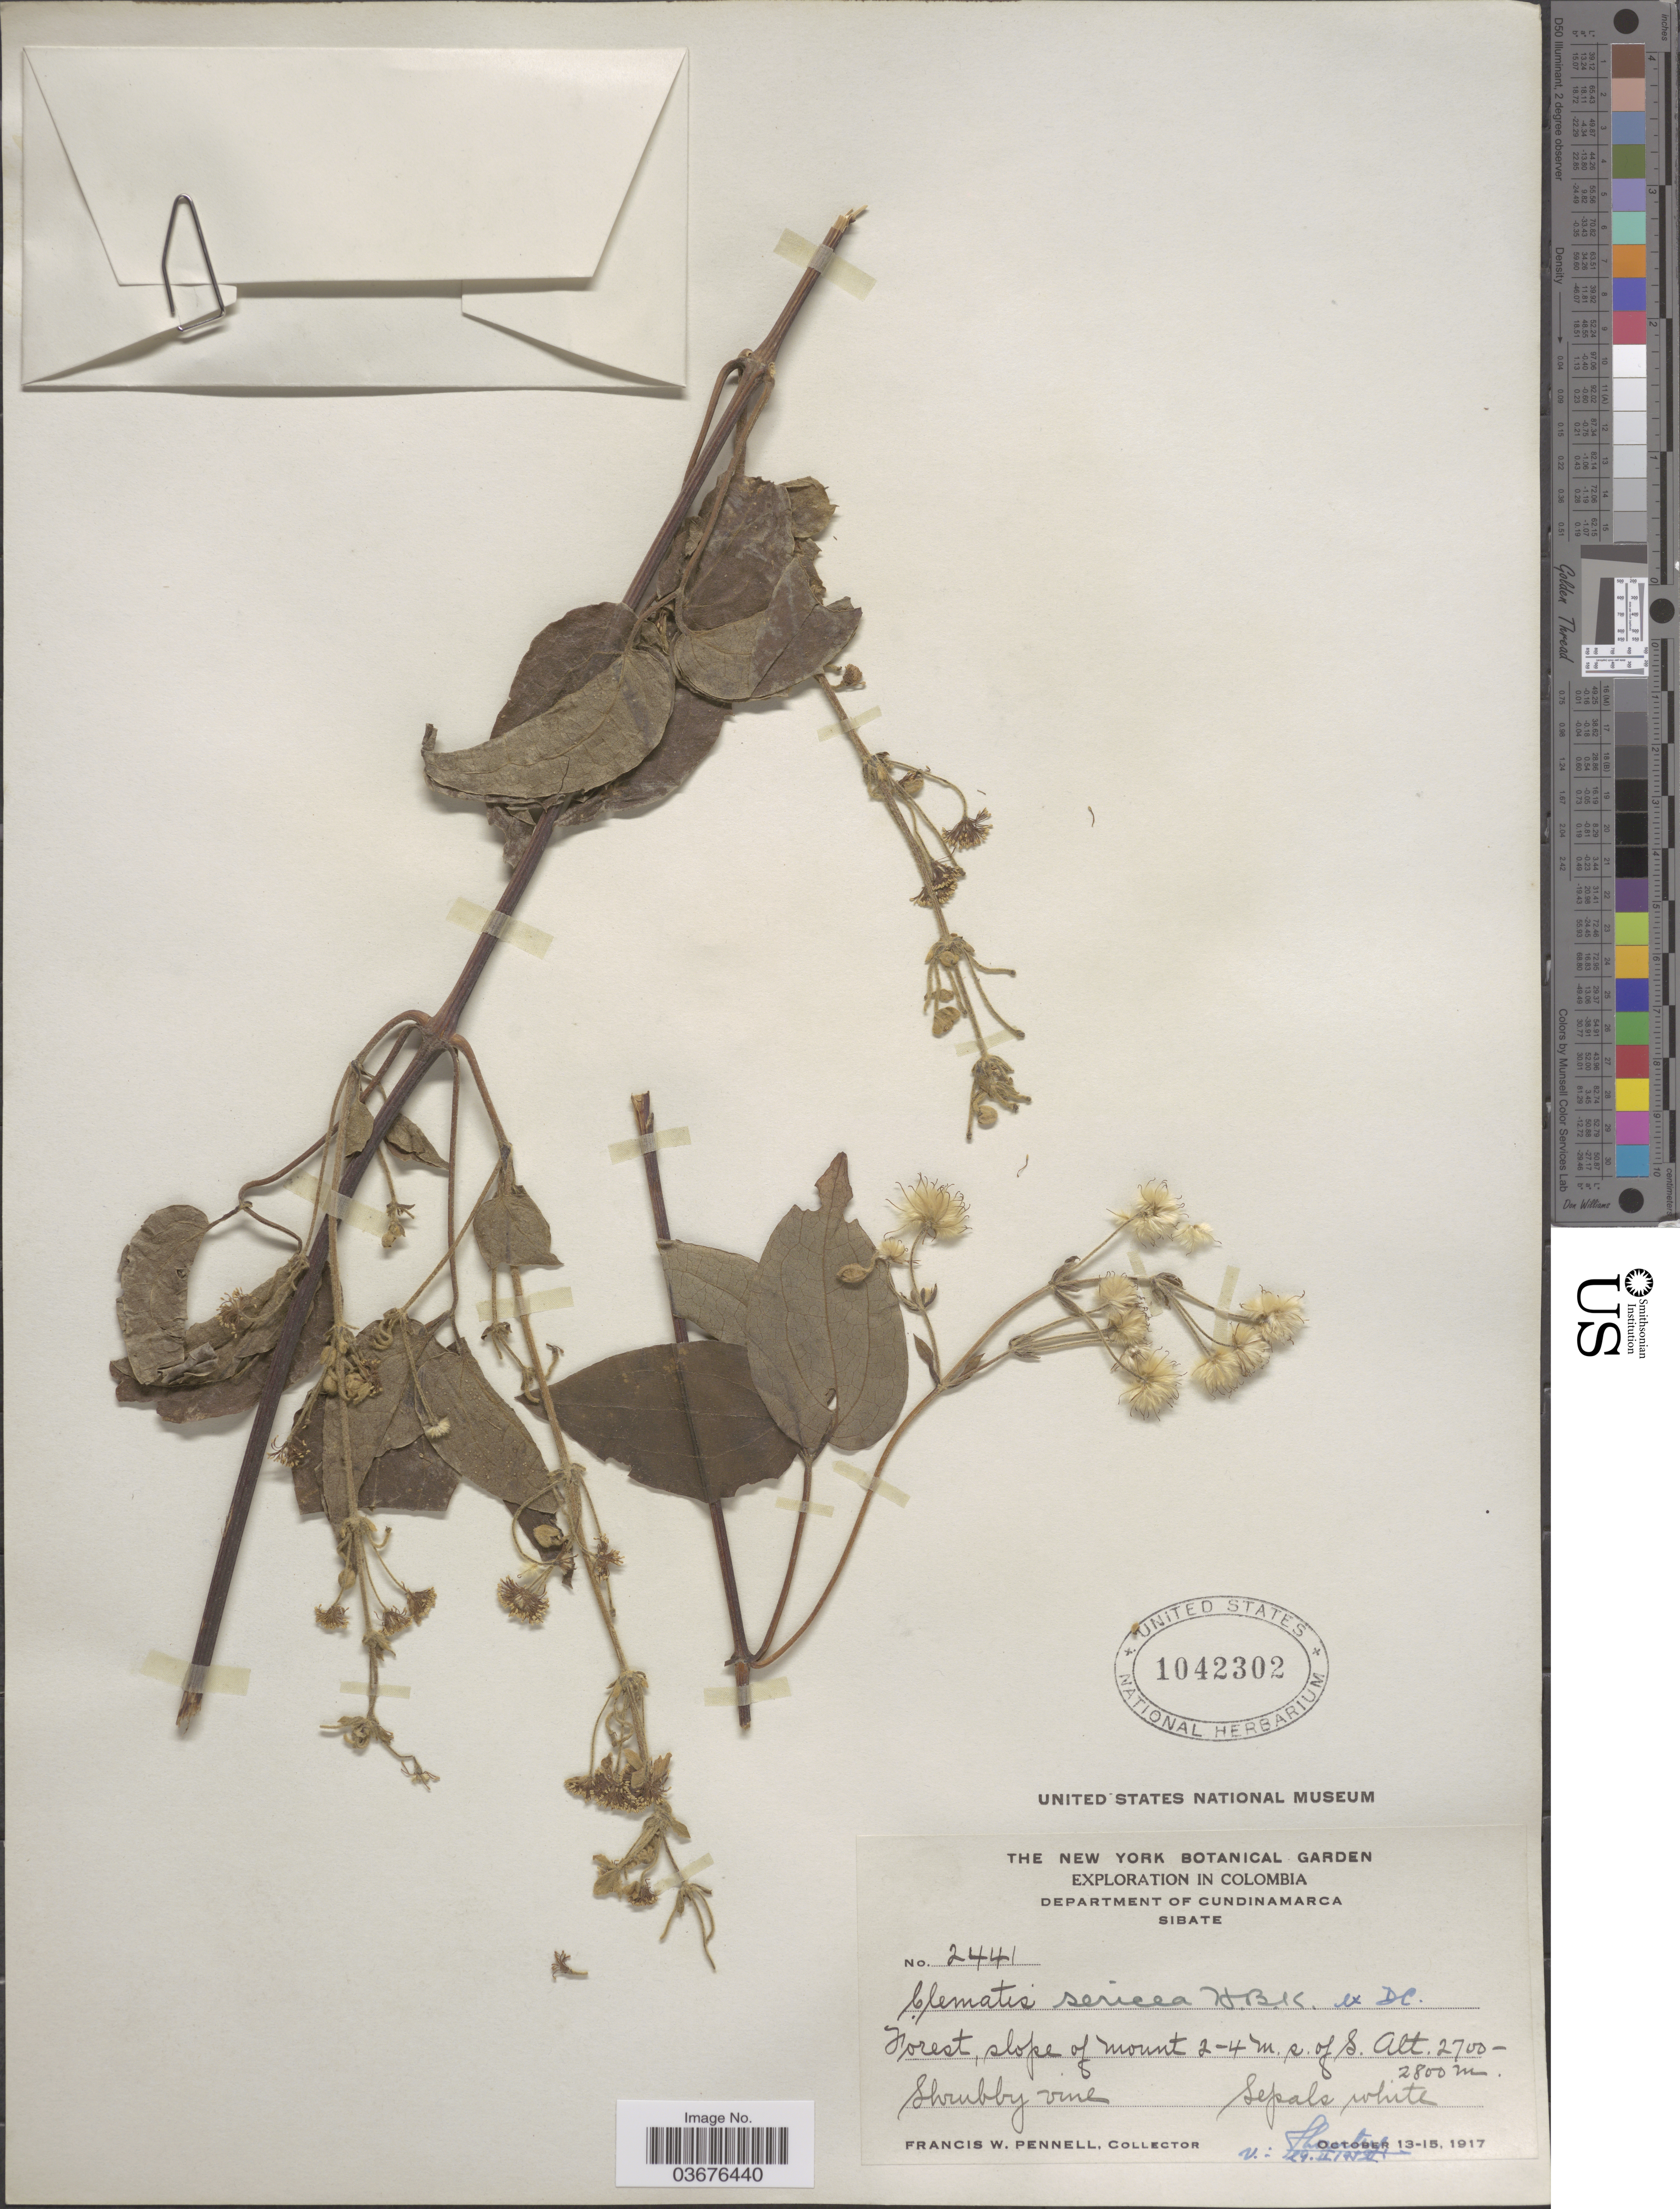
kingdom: Plantae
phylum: Tracheophyta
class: Magnoliopsida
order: Ranunculales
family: Ranunculaceae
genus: Clematis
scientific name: Clematis haenkeana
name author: C. Presl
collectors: F. W. Pennell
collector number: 2441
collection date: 1917-10-13/1917-10-19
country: Colombia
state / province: Cundinamarca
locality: Department of Cundinamarca. Sibate. S. of S.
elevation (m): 2700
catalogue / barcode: US 1042302